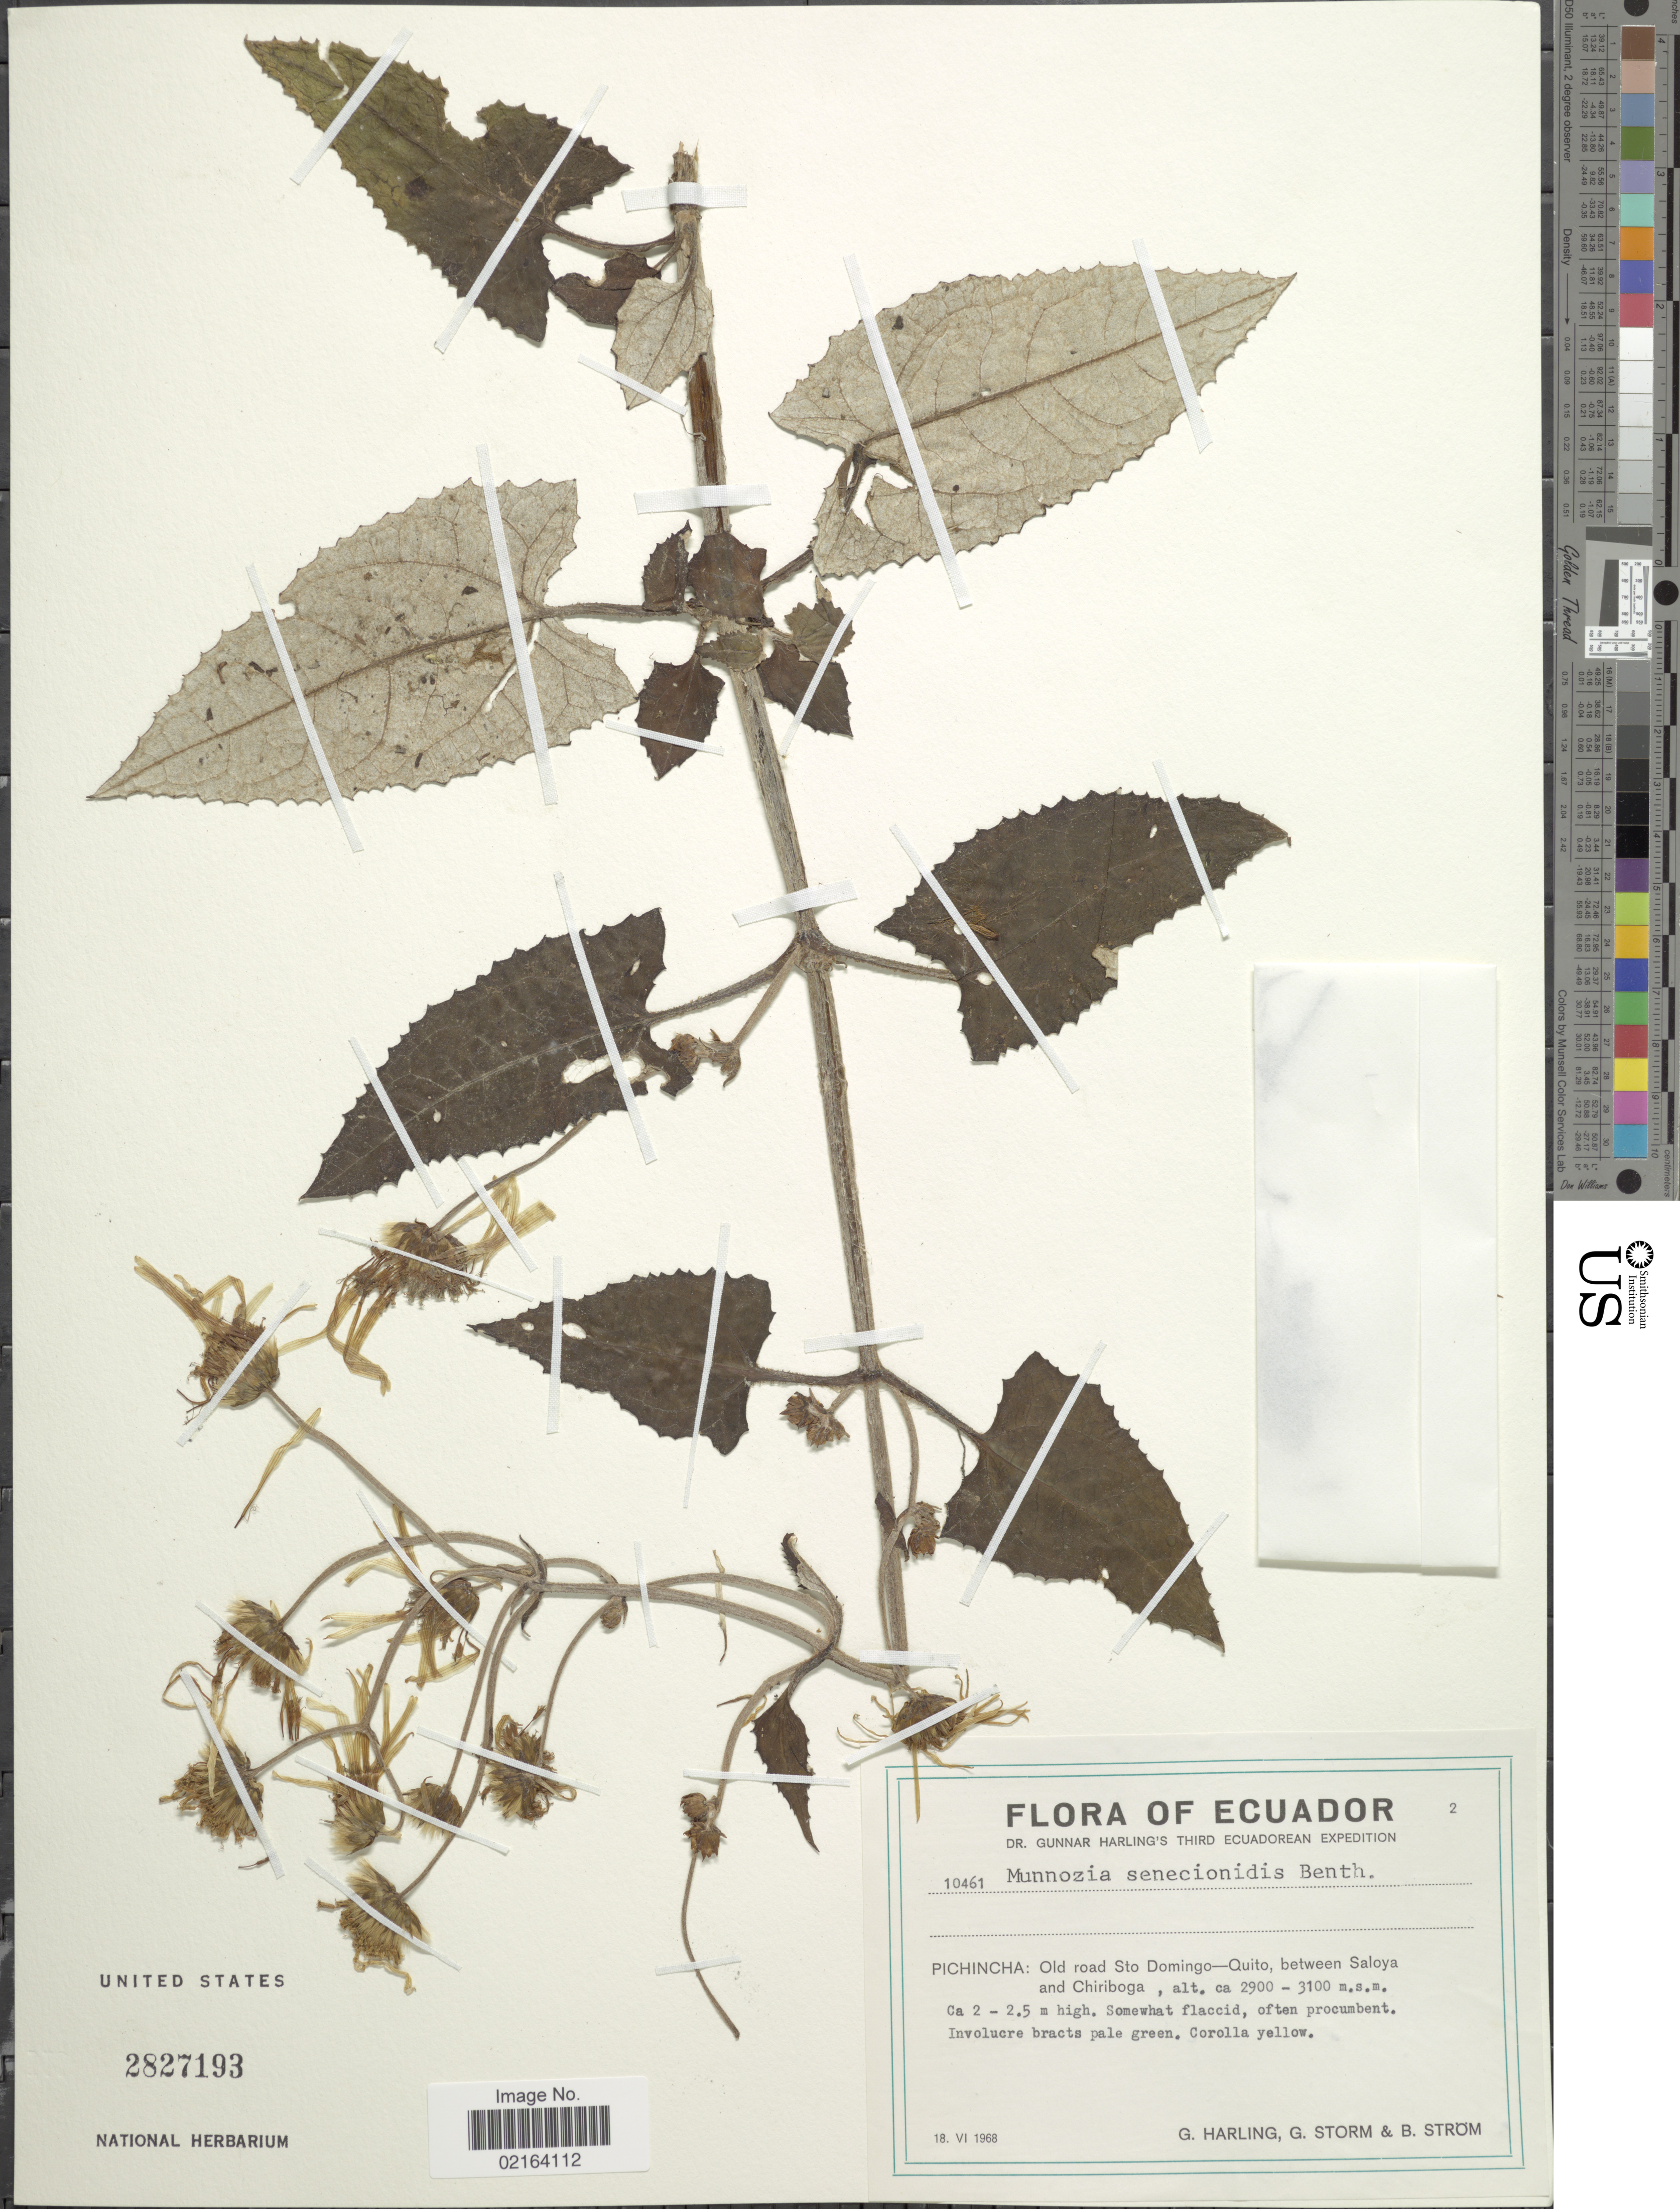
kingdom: Plantae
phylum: Tracheophyta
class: Magnoliopsida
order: Asterales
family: Asteraceae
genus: Munnozia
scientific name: Munnozia senecionidis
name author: Benth.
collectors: G. Harling, G. Storm & B. Ström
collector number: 10461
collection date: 1968-06-18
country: Ecuador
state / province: Pichincha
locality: Pichincha: Old road Sto-Domingo-Quito, between Saloya and Chiriboga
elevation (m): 2900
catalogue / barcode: US 2827193